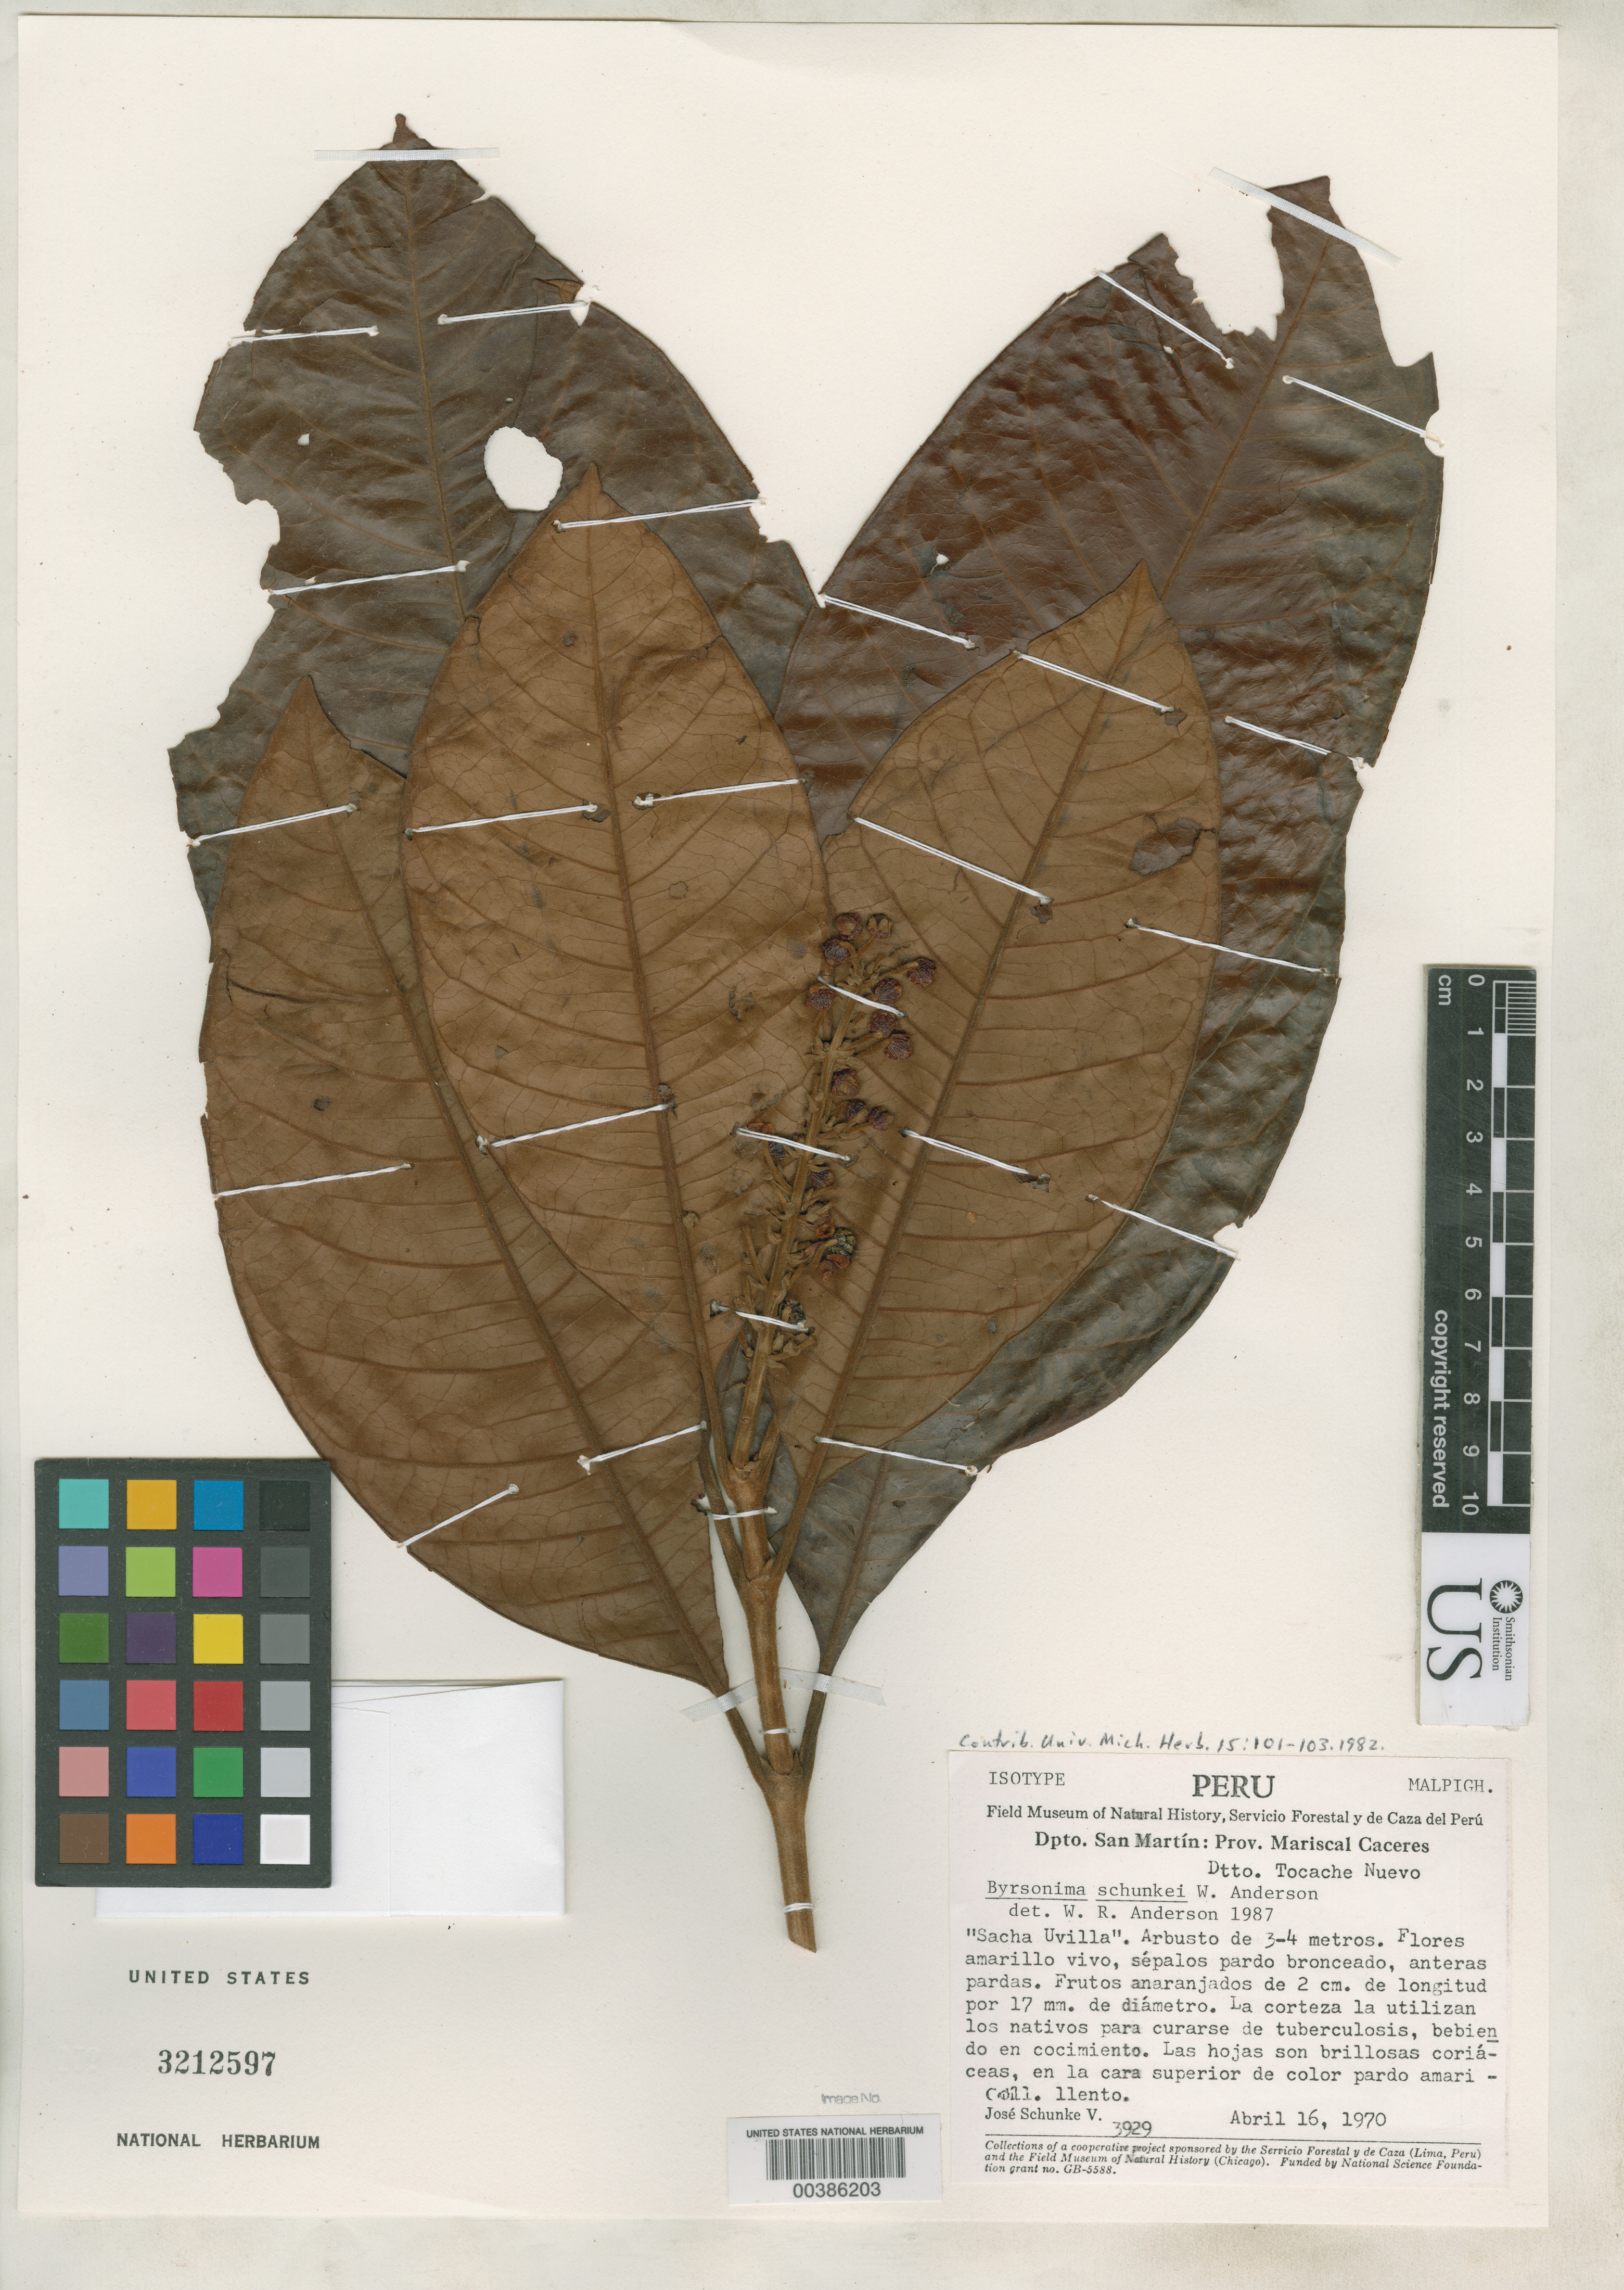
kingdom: Plantae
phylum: Tracheophyta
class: Magnoliopsida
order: Malpighiales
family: Malpighiaceae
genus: Byrsonima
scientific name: Byrsonima schunkei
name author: W.R. Anderson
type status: Isotype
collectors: J. Schunke Vigo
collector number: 3929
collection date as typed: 16 Apr 1970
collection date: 1970-04-16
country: Peru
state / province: San Martín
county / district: Mariscal Cáceres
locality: Tocache Nuevo Dtto., "Sacha Uvilla".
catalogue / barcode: US 3212597